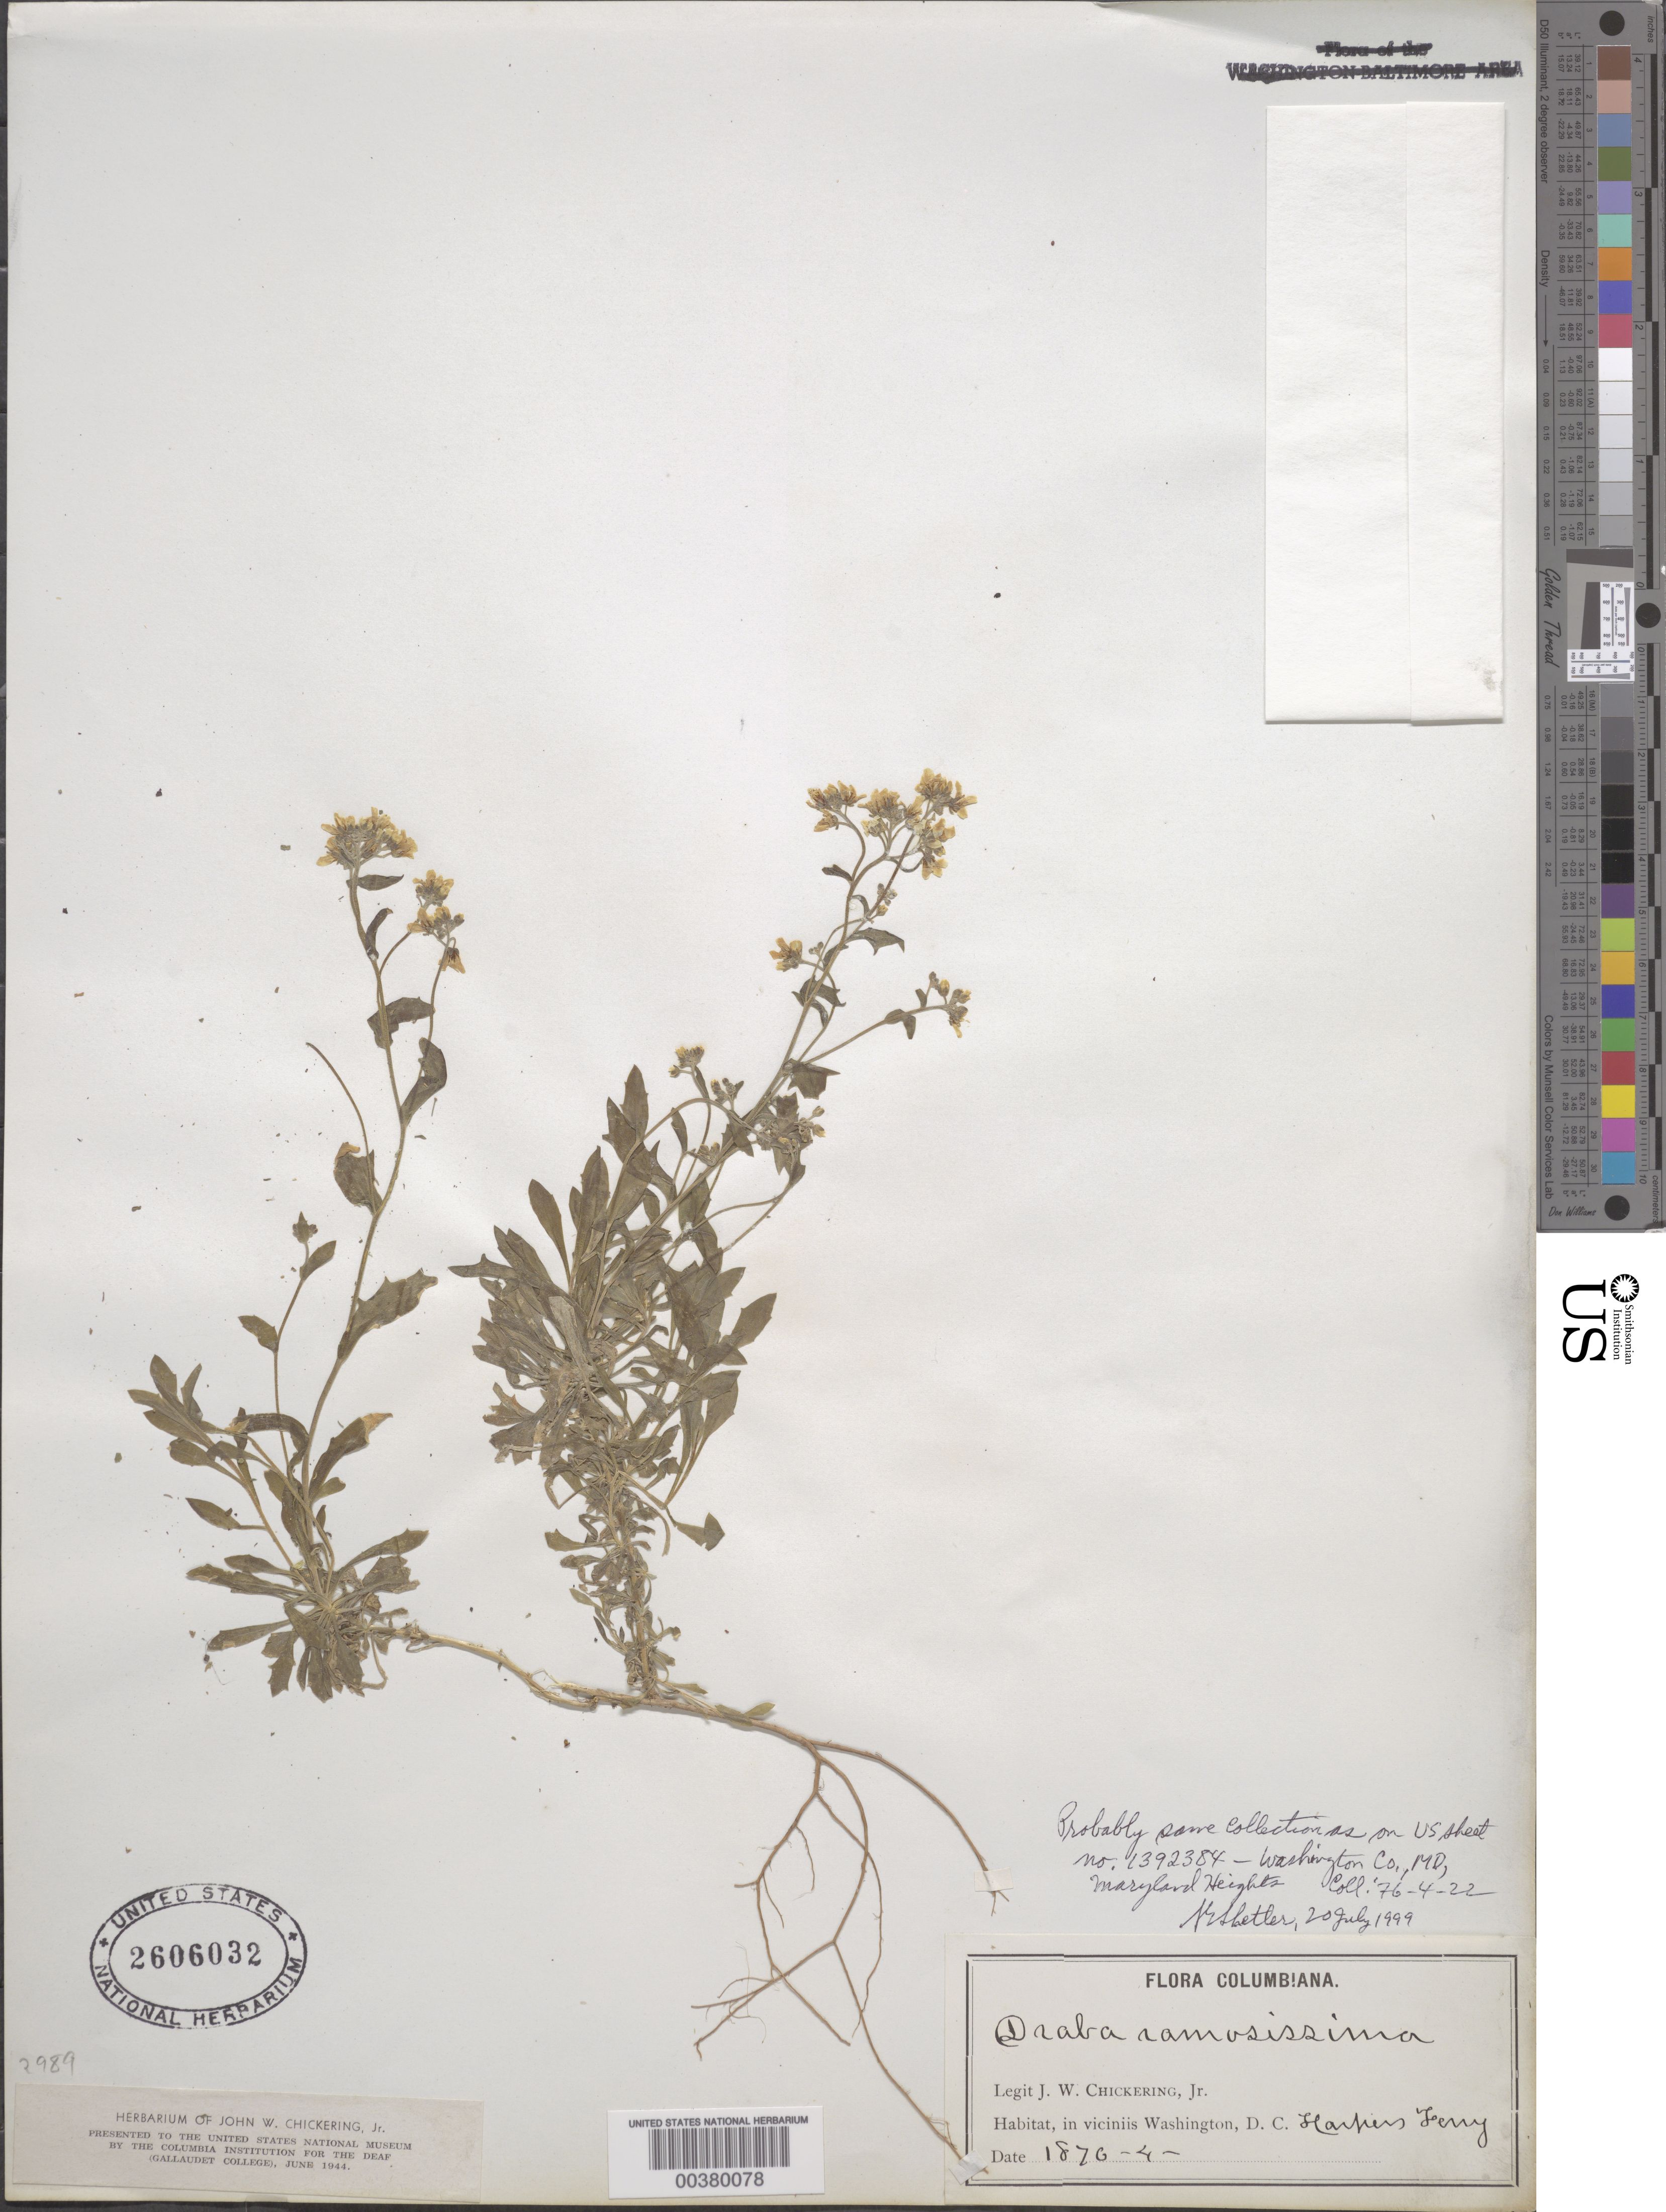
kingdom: Plantae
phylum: Tracheophyta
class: Magnoliopsida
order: Brassicales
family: Brassicaceae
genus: Draba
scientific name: Draba ramosissima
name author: Desv.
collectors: J. W. Chickering Jr.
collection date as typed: Apr 1876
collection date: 1876-04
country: United States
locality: Harpers ferry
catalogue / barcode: US 2606032